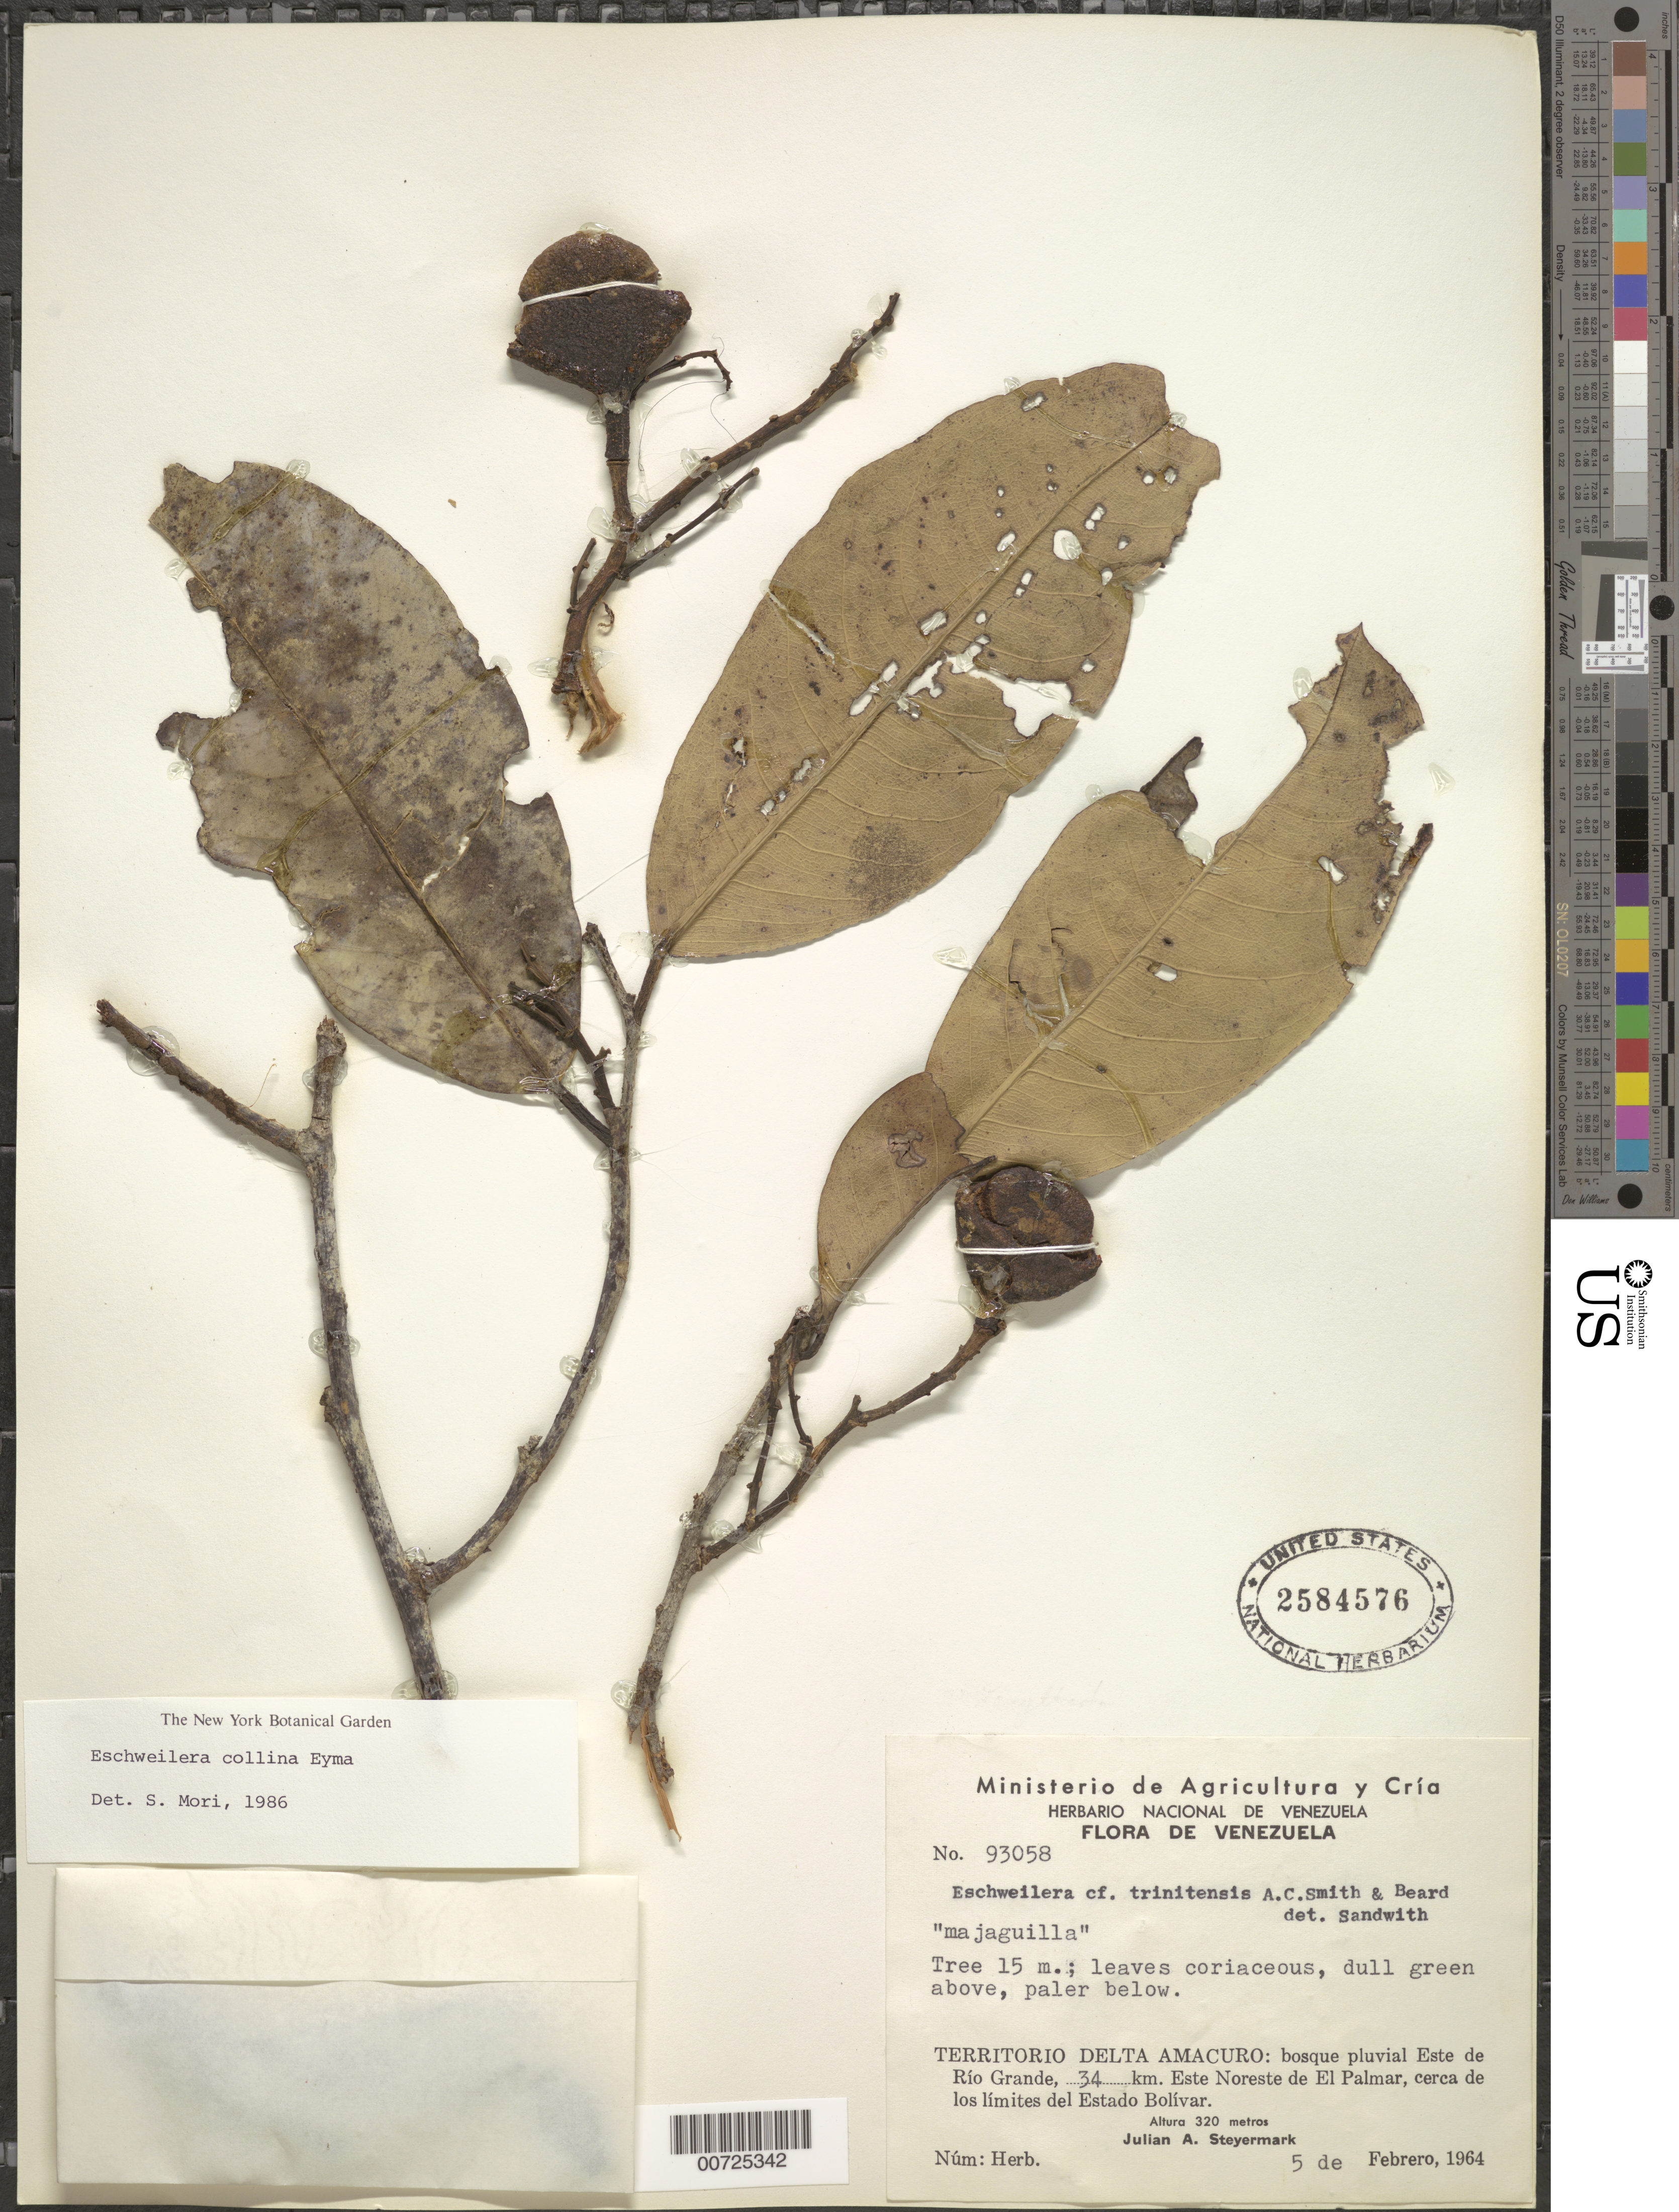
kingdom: Plantae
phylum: Tracheophyta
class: Magnoliopsida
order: Ericales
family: Lecythidaceae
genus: Eschweilera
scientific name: Eschweilera collina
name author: Eyma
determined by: Mori, Scott A.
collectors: J. Steyermark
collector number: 93058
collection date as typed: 5-Feb-64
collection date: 1964-02-05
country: Venezuela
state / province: Delta Amacuro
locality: Este de Río Grande, 34 km ENE de El Palmar, cerca de los límites del Estado Bolívar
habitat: Rainforest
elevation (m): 320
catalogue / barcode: US 2584576